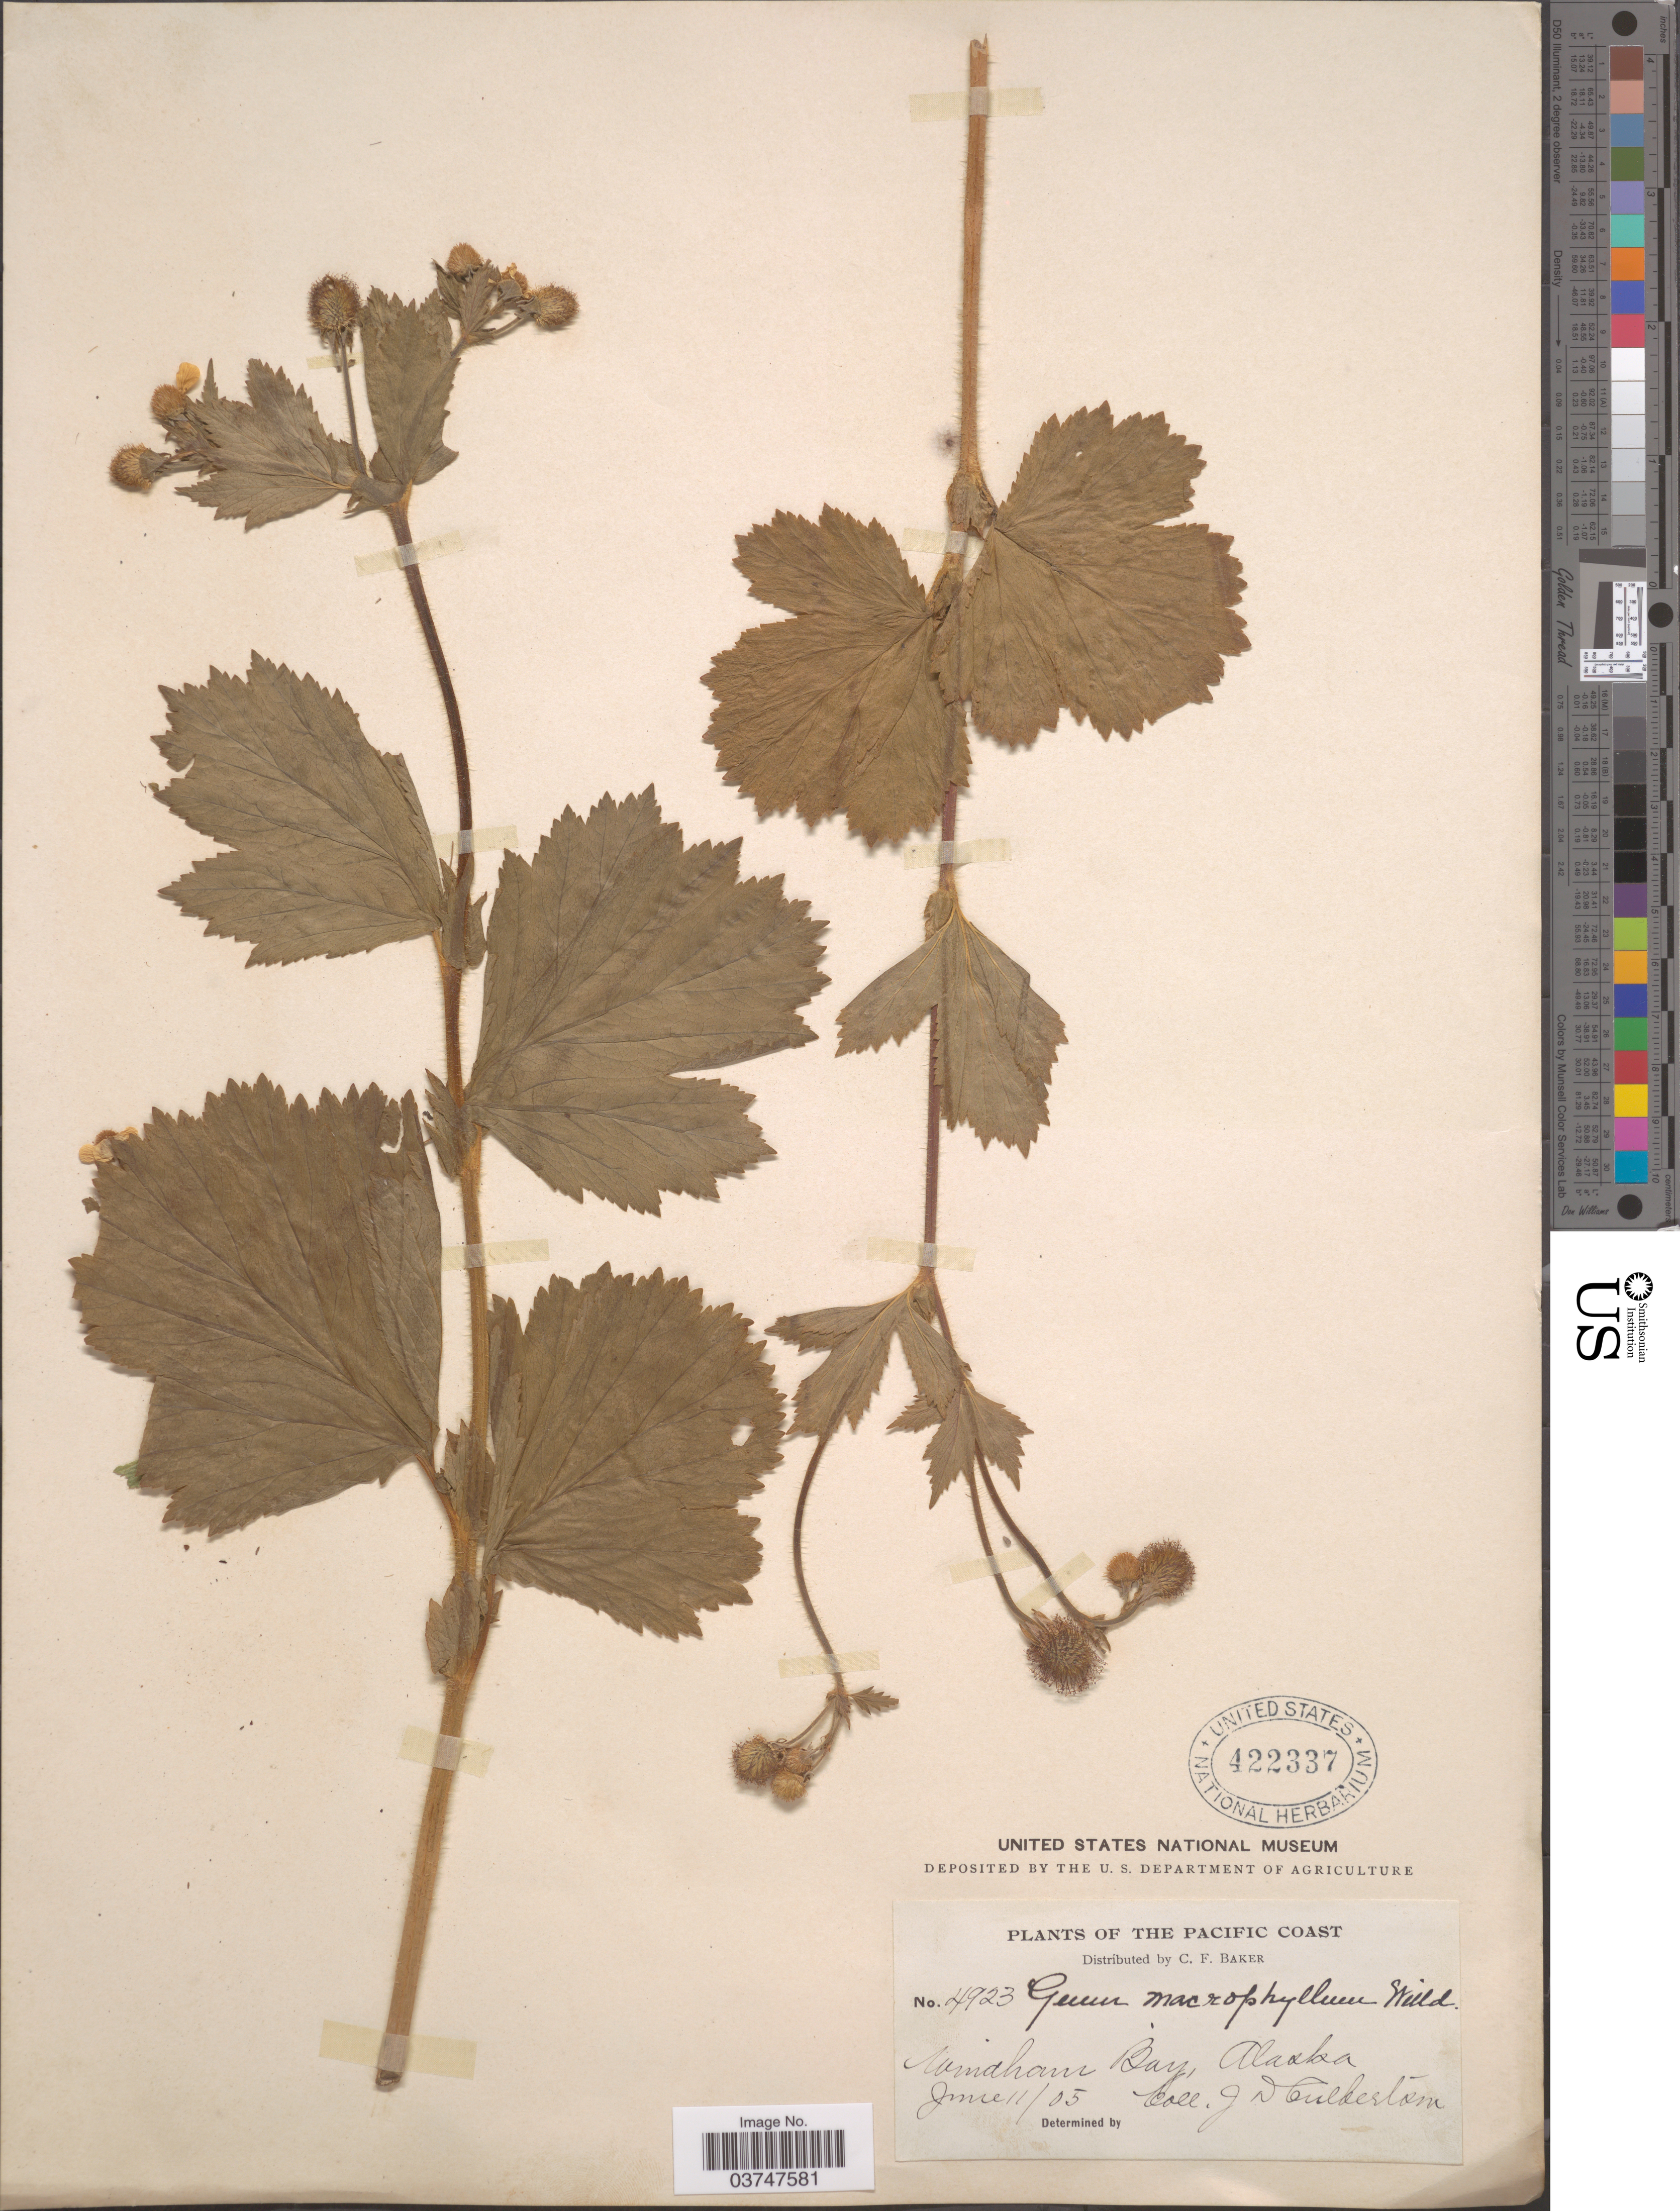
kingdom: Plantae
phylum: Tracheophyta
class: Magnoliopsida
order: Rosales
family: Rosaceae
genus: Geum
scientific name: Geum macrophyllum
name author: Willd.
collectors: J. Culbertson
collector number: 4923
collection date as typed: Transcribed d/m/y: 11/6/5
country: United States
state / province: Alaska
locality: The Pacific Coast. Windham Bay.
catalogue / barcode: US 422337